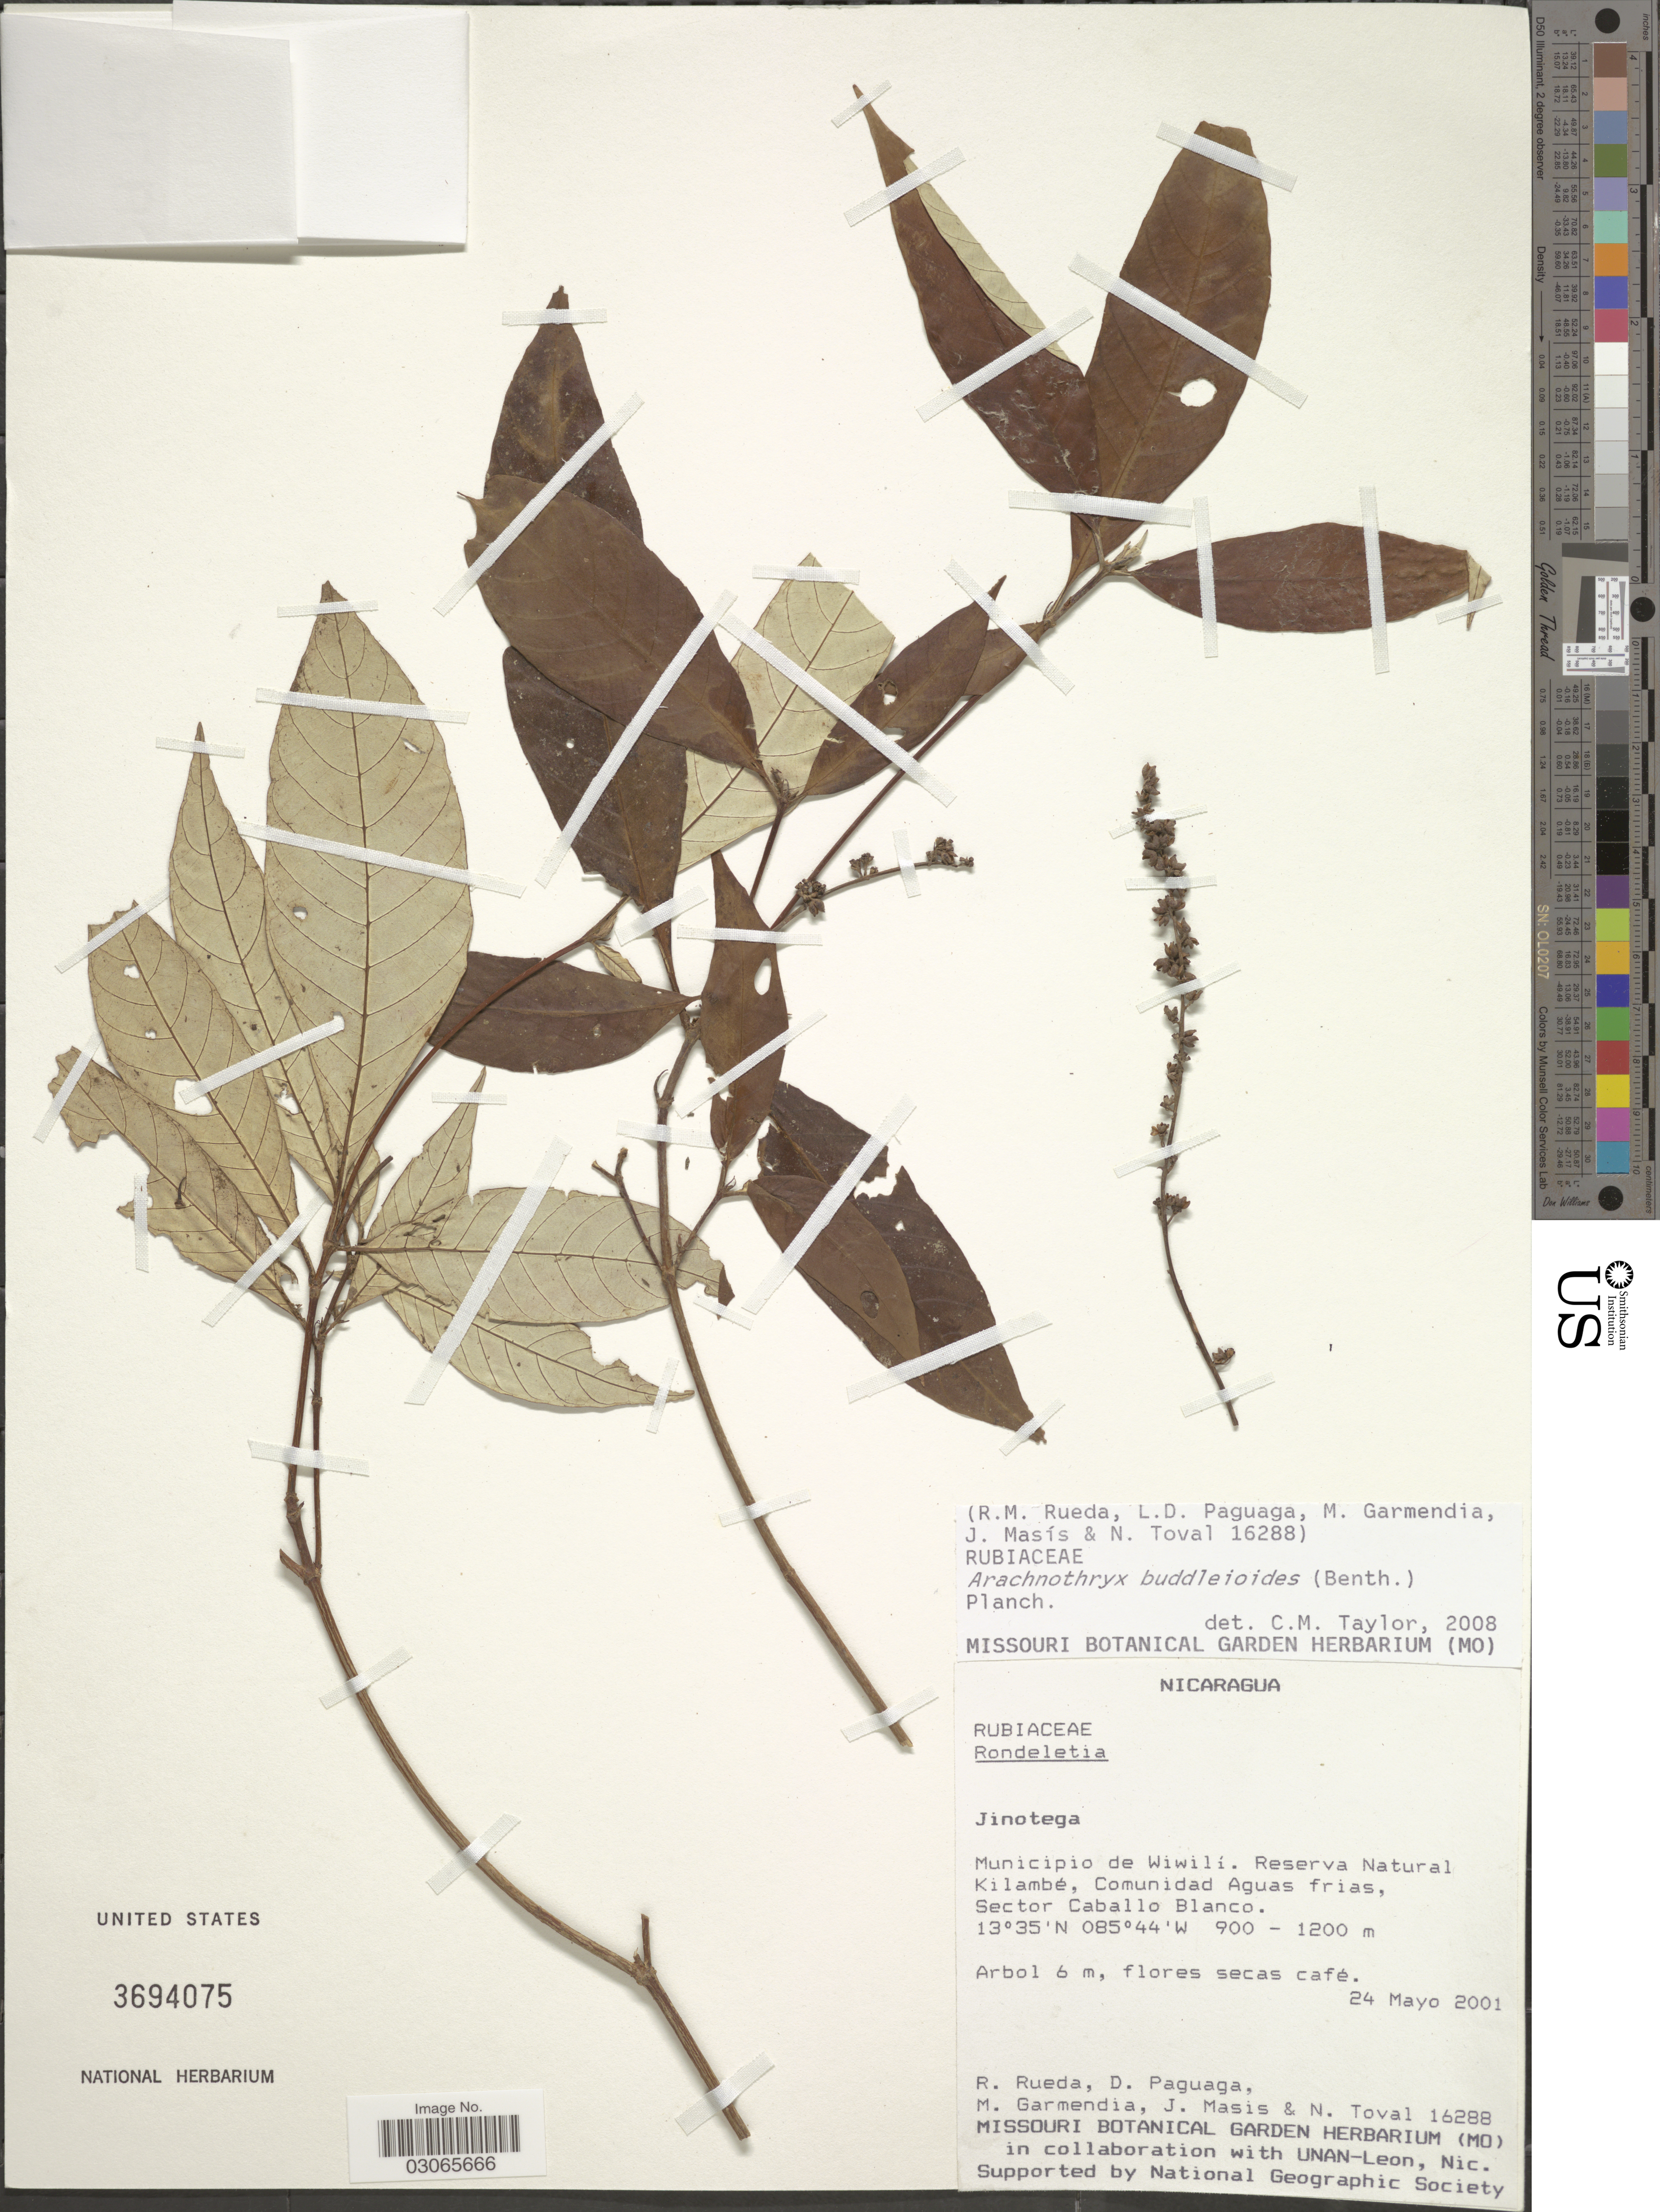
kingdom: Plantae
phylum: Tracheophyta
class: Magnoliopsida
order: Gentianales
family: Rubiaceae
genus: Arachnothryx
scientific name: Arachnothryx buddleioides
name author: (Benth.) Planch.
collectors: R. Rueda, D. Paguaga, M. Garmendia, J. Masis & N. Toval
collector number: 16288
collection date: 2001-05-24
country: Nicaragua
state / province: Jinotega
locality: Municipio de Wiwilí. Reserva Natural Kilambé, Comunidad Aguas frias, Sector Caballo Blanco.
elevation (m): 900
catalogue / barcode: US 3694075